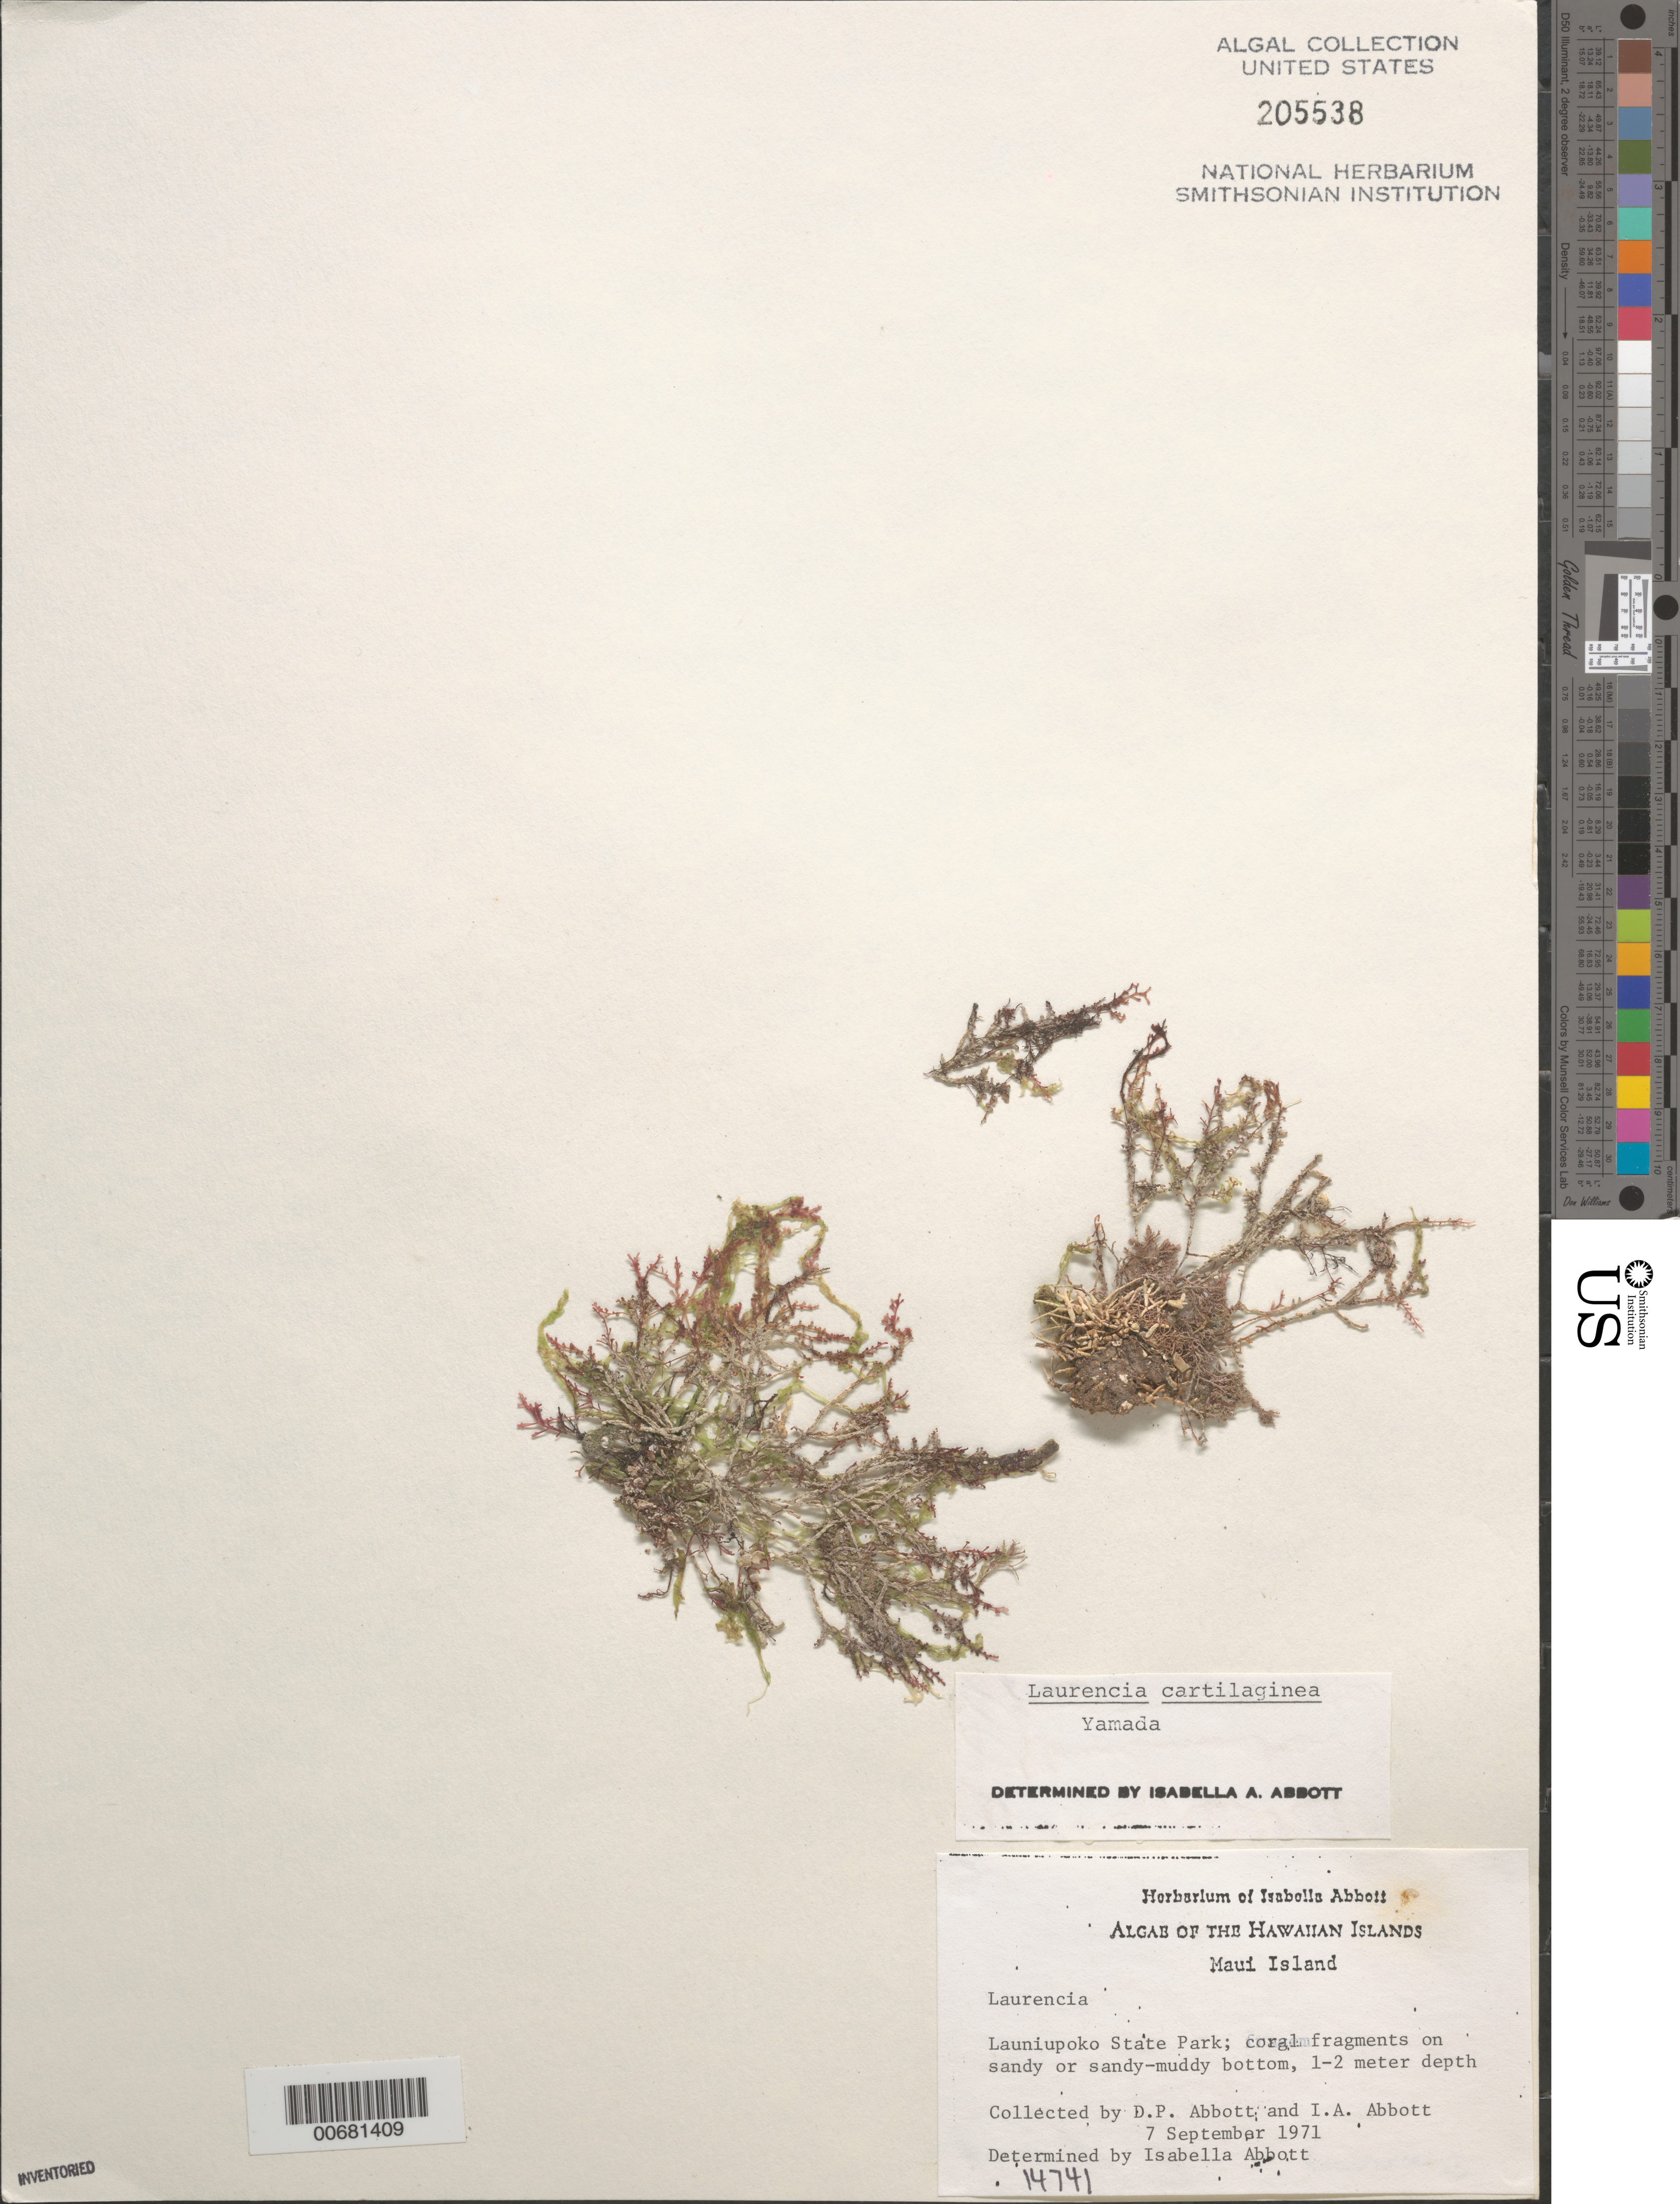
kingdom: Plantae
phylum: Rhodophyta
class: Florideophyceae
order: Ceramiales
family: Rhodomelaceae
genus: Chondrophycus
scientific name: Chondrophycus cartilaginea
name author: (C. Agardh) Garbary & J.T. Harper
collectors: I. A. Abbott & D. P. Abbott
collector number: IAA 14741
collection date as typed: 07 Sep 1971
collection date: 1971-09-07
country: United States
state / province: Hawaii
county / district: Maui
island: Maui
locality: Launiupoko State Park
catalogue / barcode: US 205538